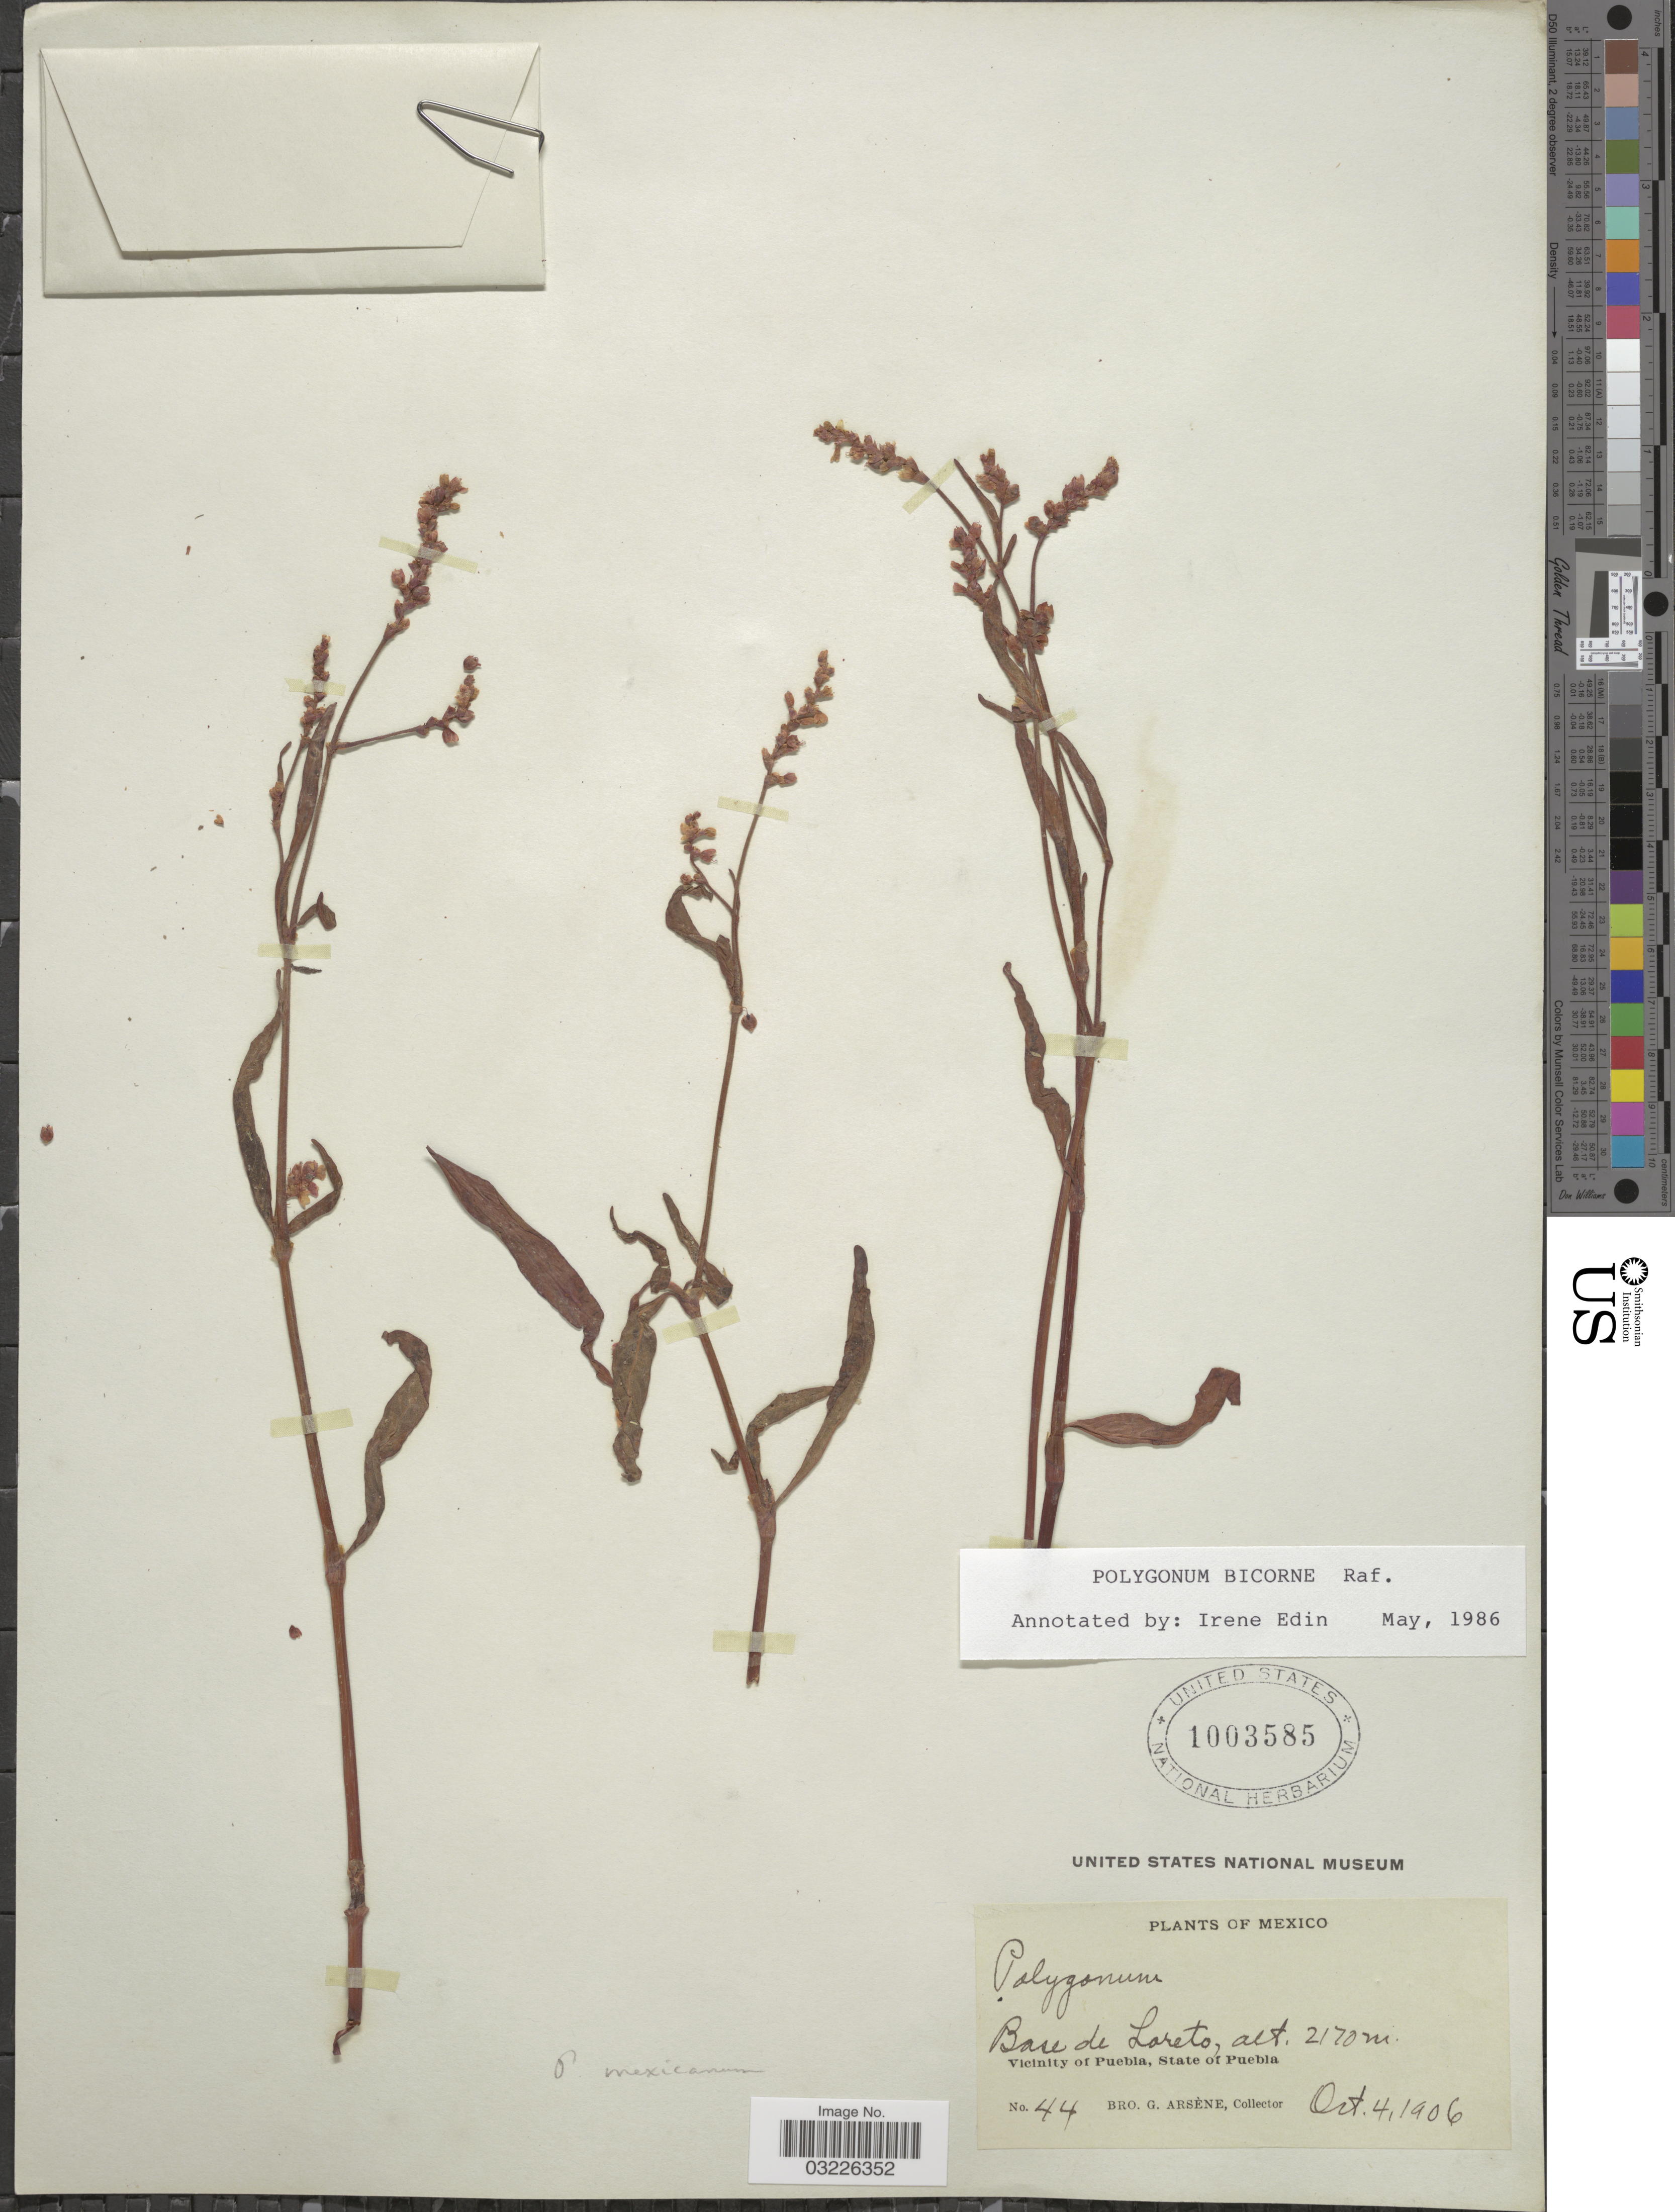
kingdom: Plantae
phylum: Tracheophyta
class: Magnoliopsida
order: Caryophyllales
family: Polygonaceae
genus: Polygonum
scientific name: Polygonum bicorne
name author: Raf.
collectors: Bro. G. Arsène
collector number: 44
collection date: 1906-10-04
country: Mexico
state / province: Puebla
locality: Base de Loreto, Vicinity of Puebla.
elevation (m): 2170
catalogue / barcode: US 1003585